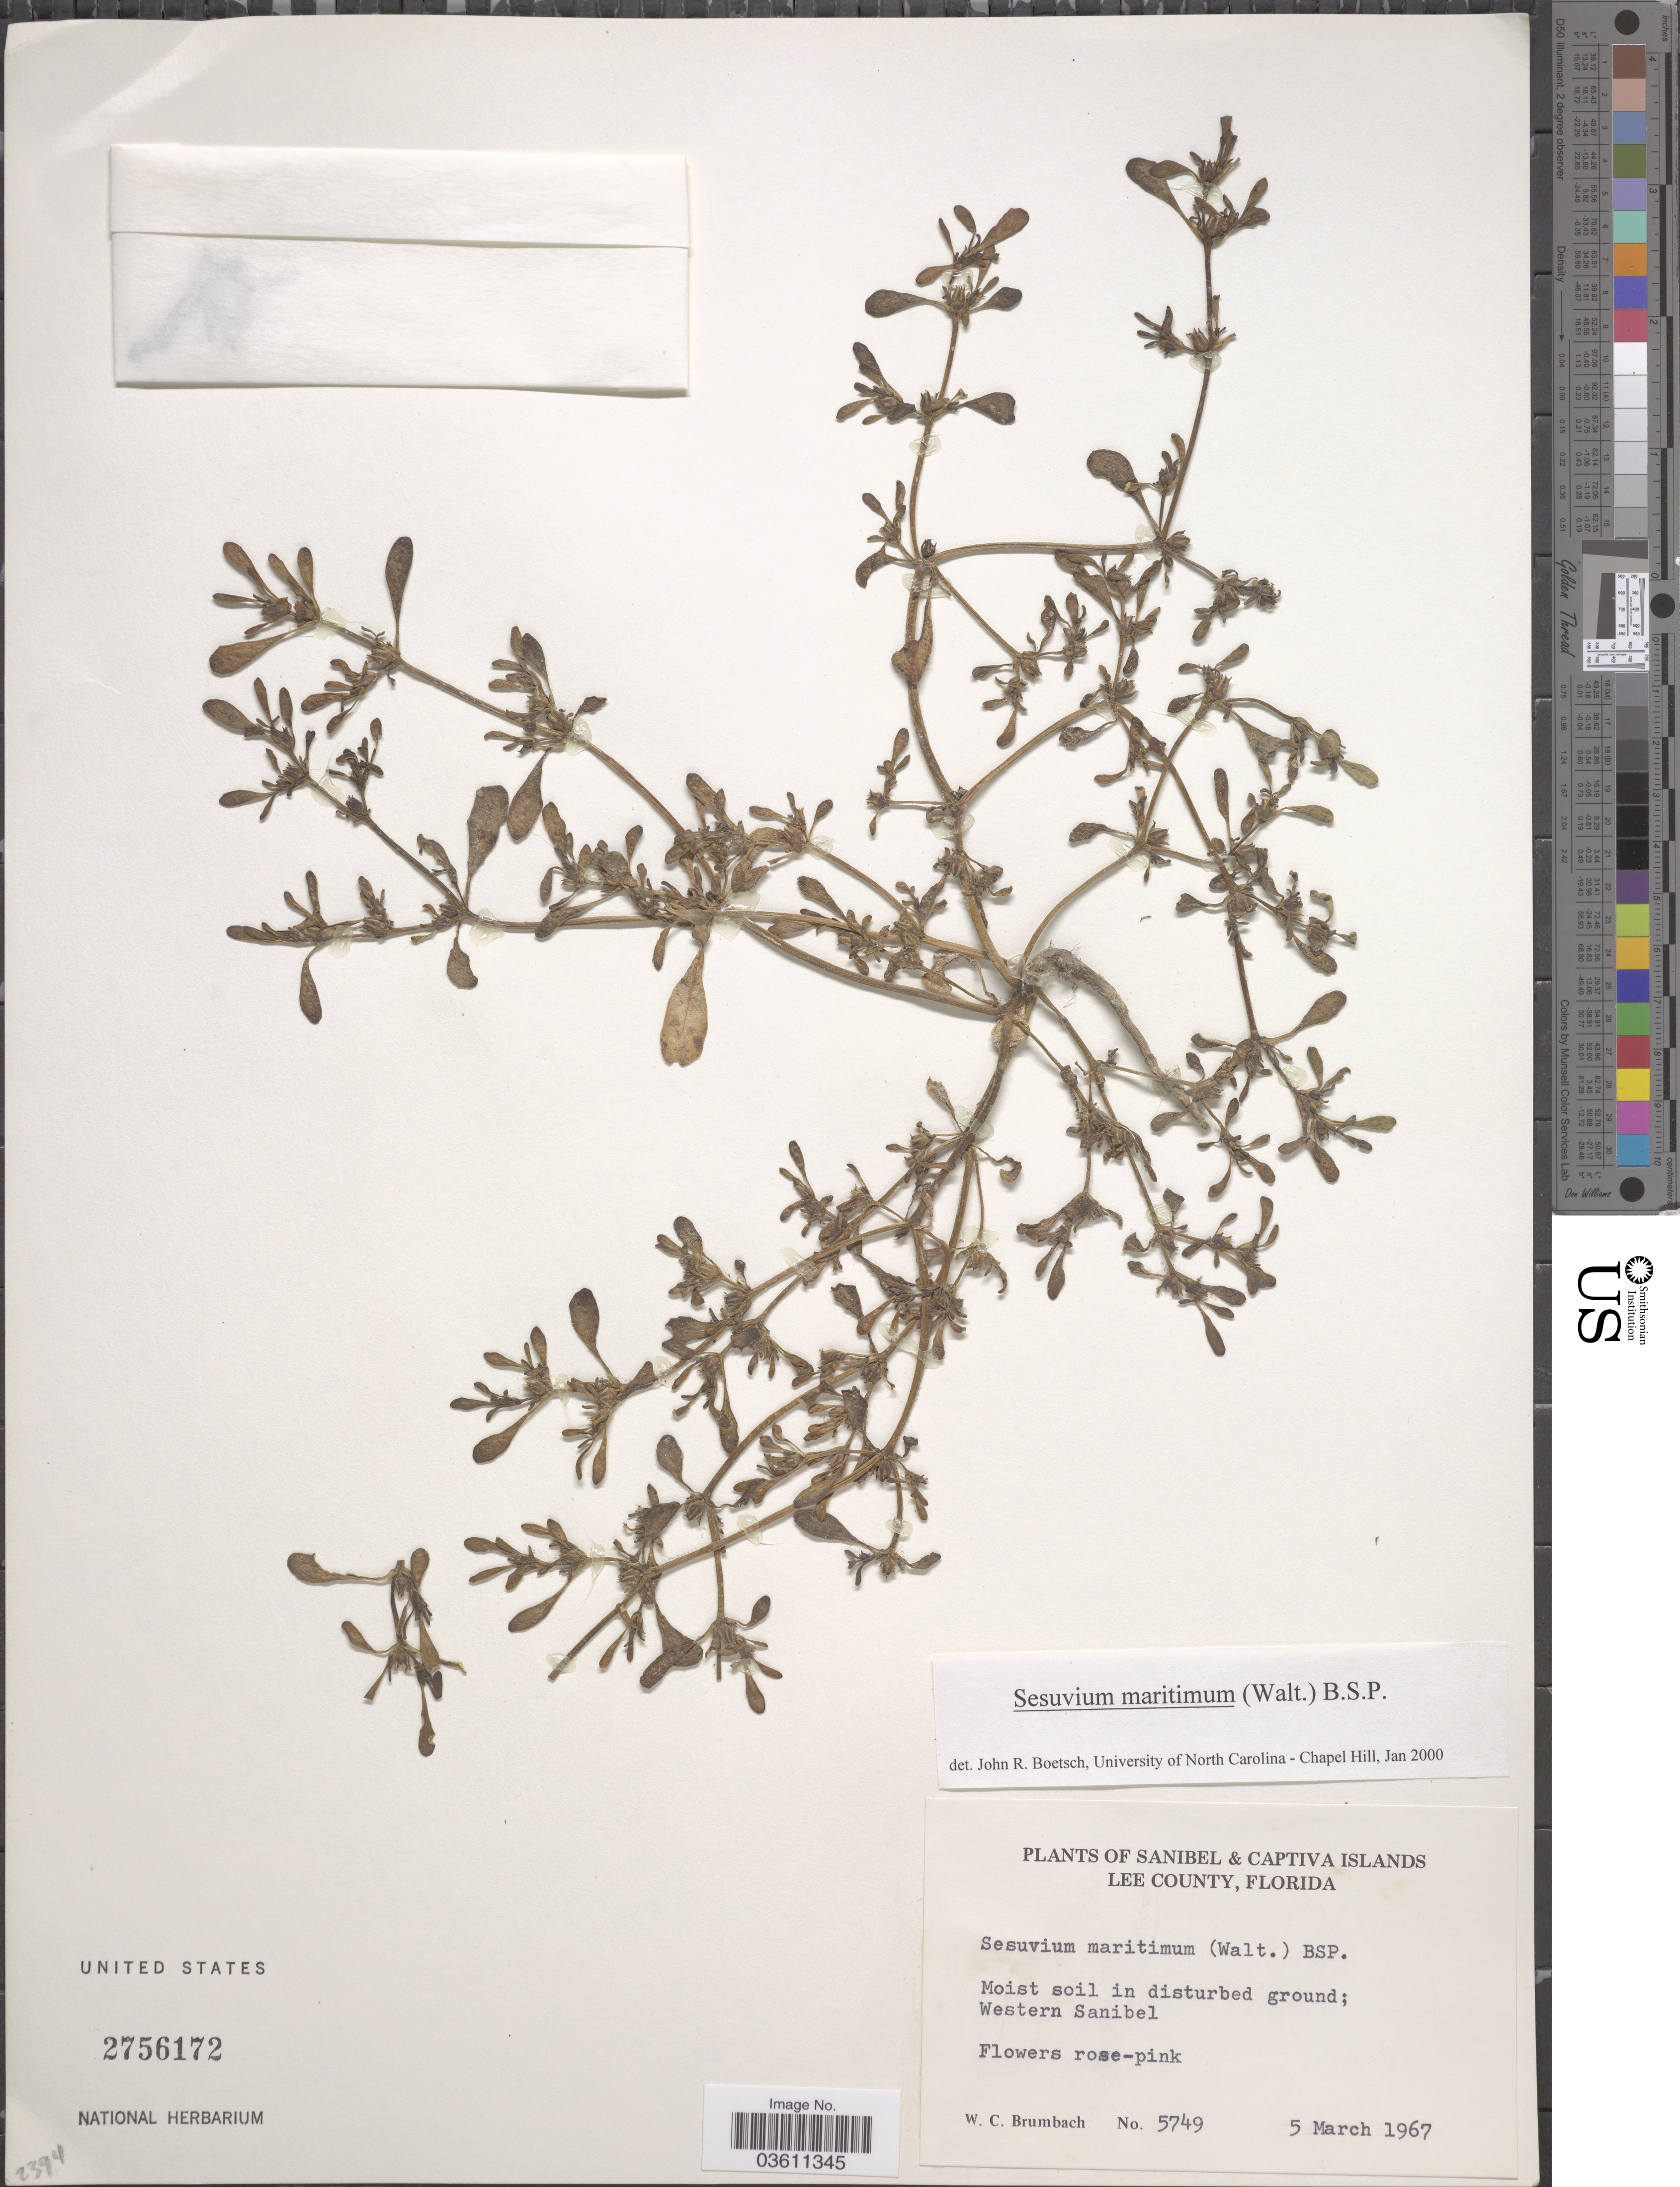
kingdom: Plantae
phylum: Tracheophyta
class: Magnoliopsida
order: Caryophyllales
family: Aizoaceae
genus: Sesuvium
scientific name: Sesuvium maritimum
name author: (Walter) Britton, Stearns & Poggenb.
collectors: W. C. Brumbach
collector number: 5749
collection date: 1967-03-05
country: United States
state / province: Florida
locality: Lee County. Western Sanibel.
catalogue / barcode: US 2756172